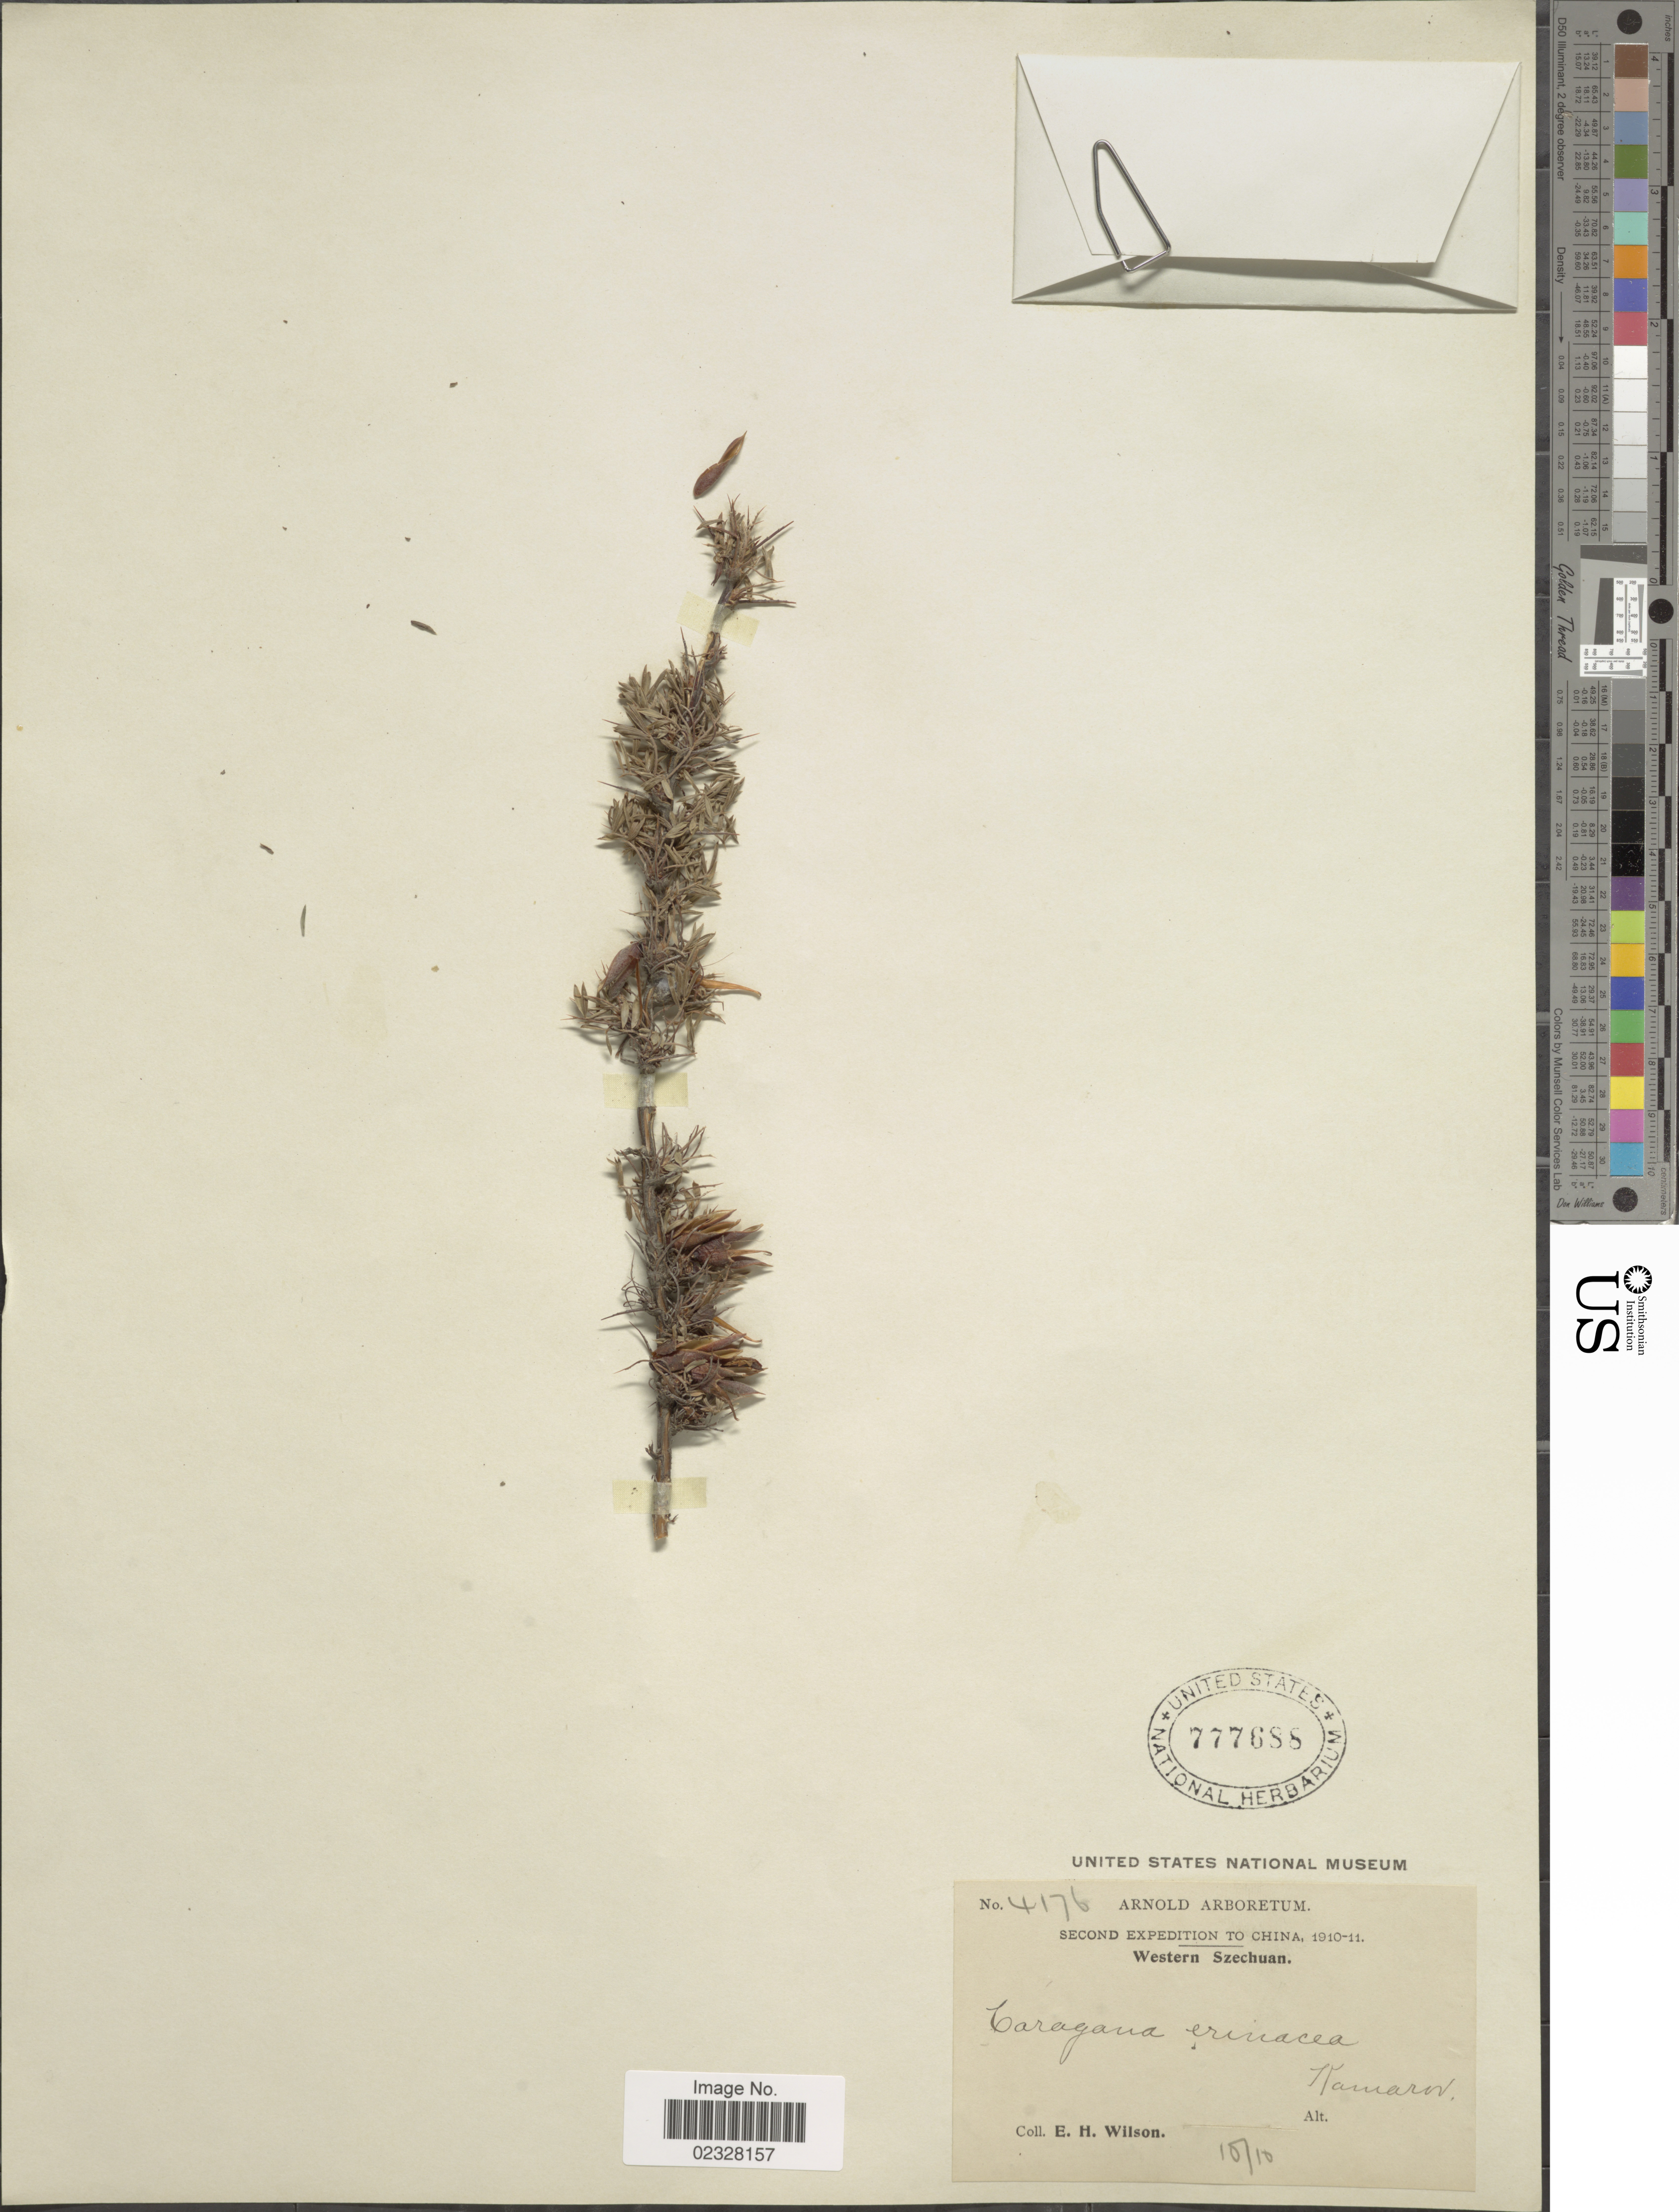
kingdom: Plantae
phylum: Tracheophyta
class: Magnoliopsida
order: Fabales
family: Fabaceae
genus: Caragana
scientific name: Caragana erinacea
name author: Kom.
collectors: E. Wilson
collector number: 4176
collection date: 1910-10-10/1911-10-10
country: China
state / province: Sichuan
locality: Western Szechuan. Hanchou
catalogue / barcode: US 777688